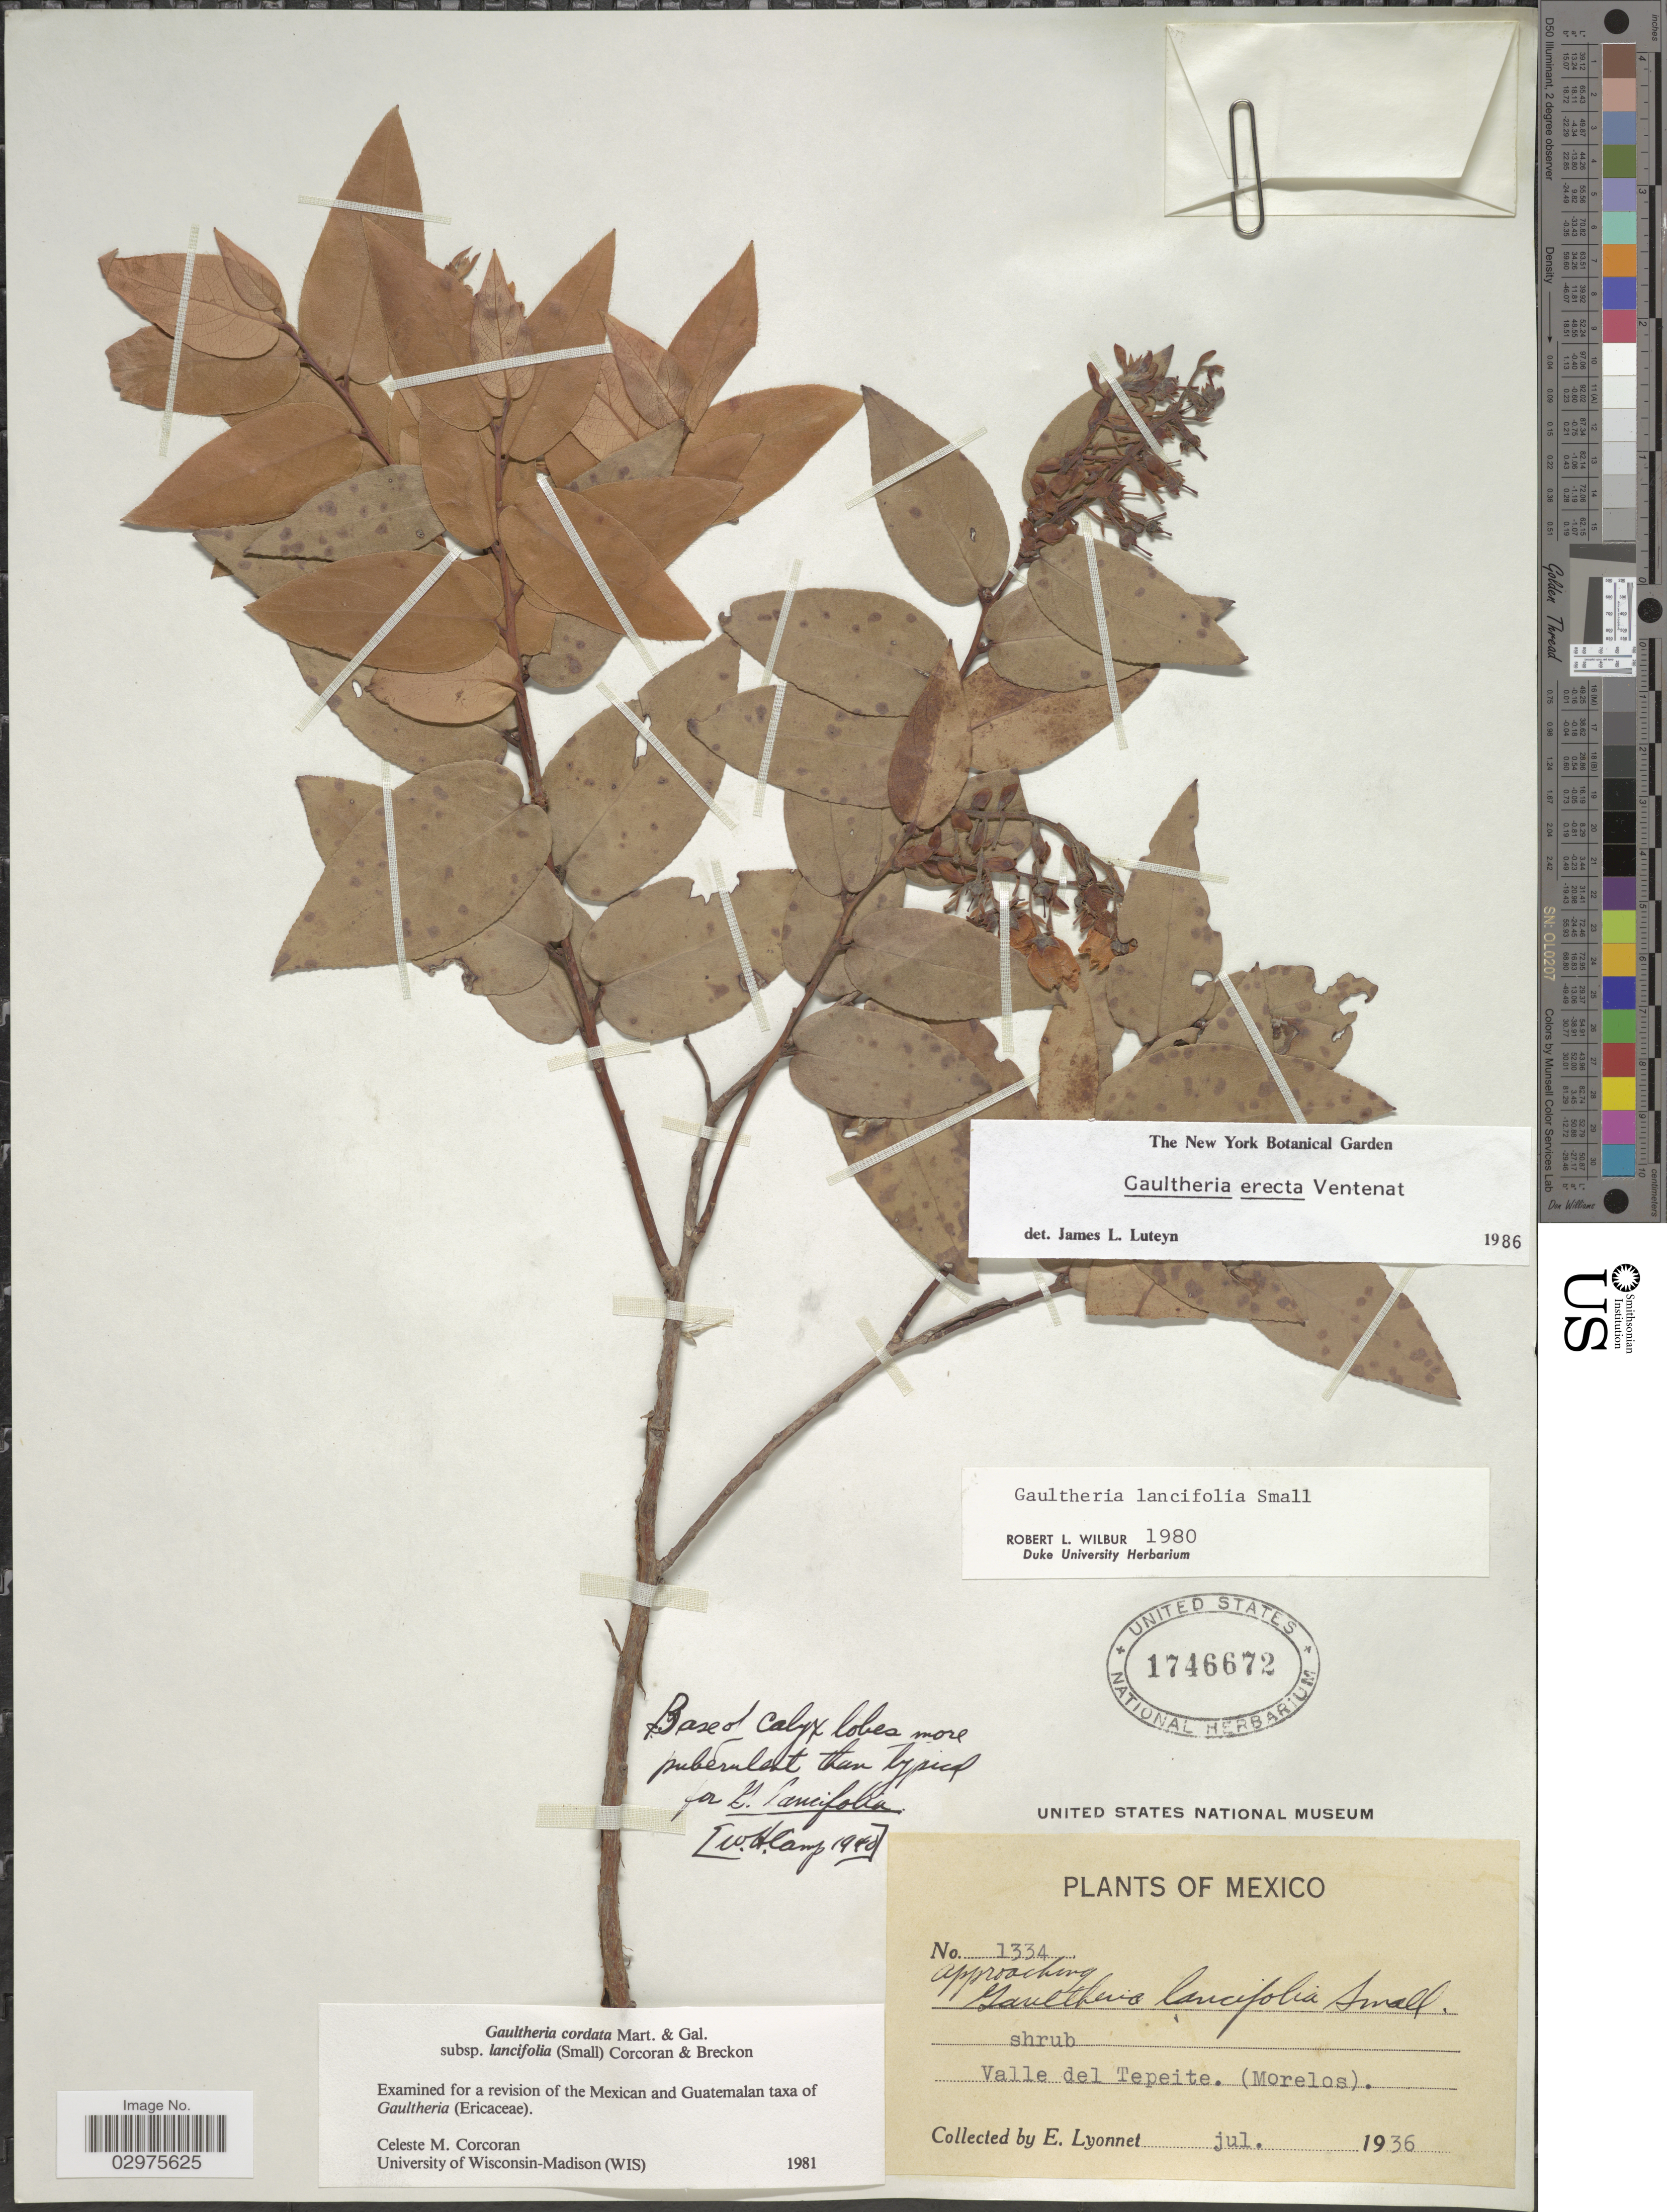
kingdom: Plantae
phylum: Tracheophyta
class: Magnoliopsida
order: Ericales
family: Ericaceae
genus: Gaultheria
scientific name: Gaultheria erecta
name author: Vent.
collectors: E. Lyonnet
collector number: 1334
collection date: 1936-07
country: Mexico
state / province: Morelos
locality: Valle del Tepeite.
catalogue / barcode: US 1746672